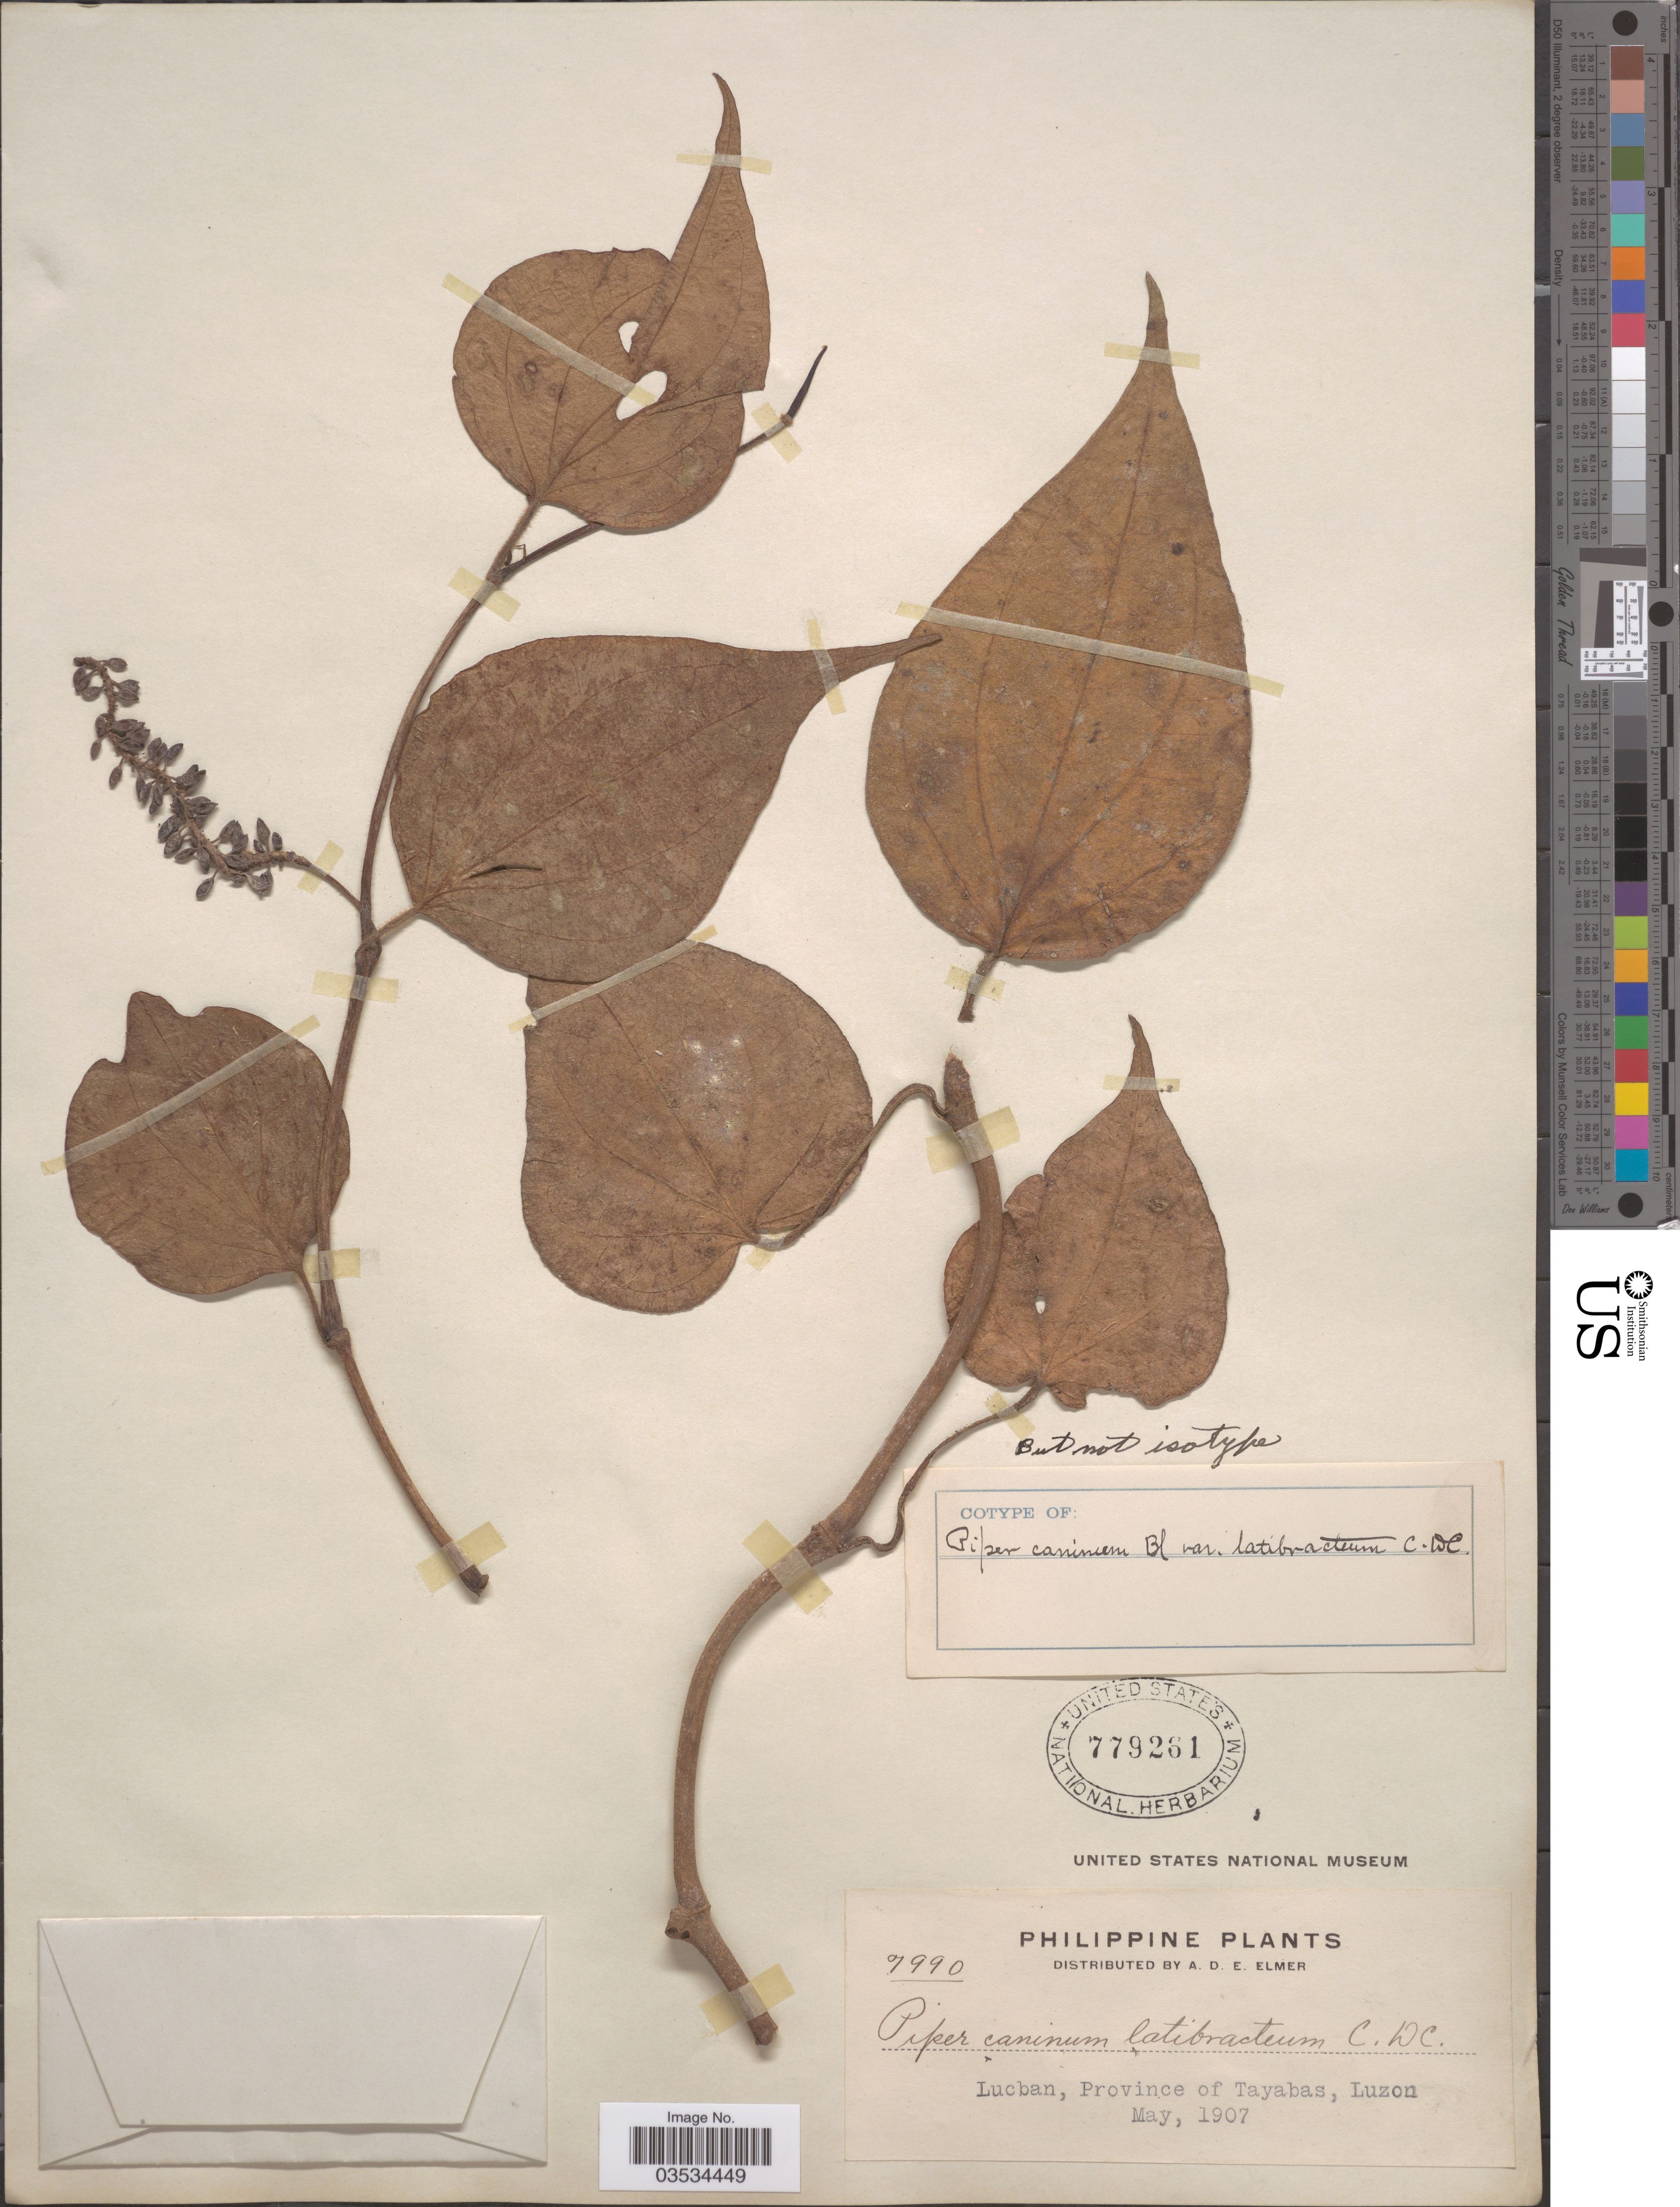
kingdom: Plantae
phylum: Tracheophyta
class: Magnoliopsida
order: Piperales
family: Piperaceae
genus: Piper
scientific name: Piper caninum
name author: Blume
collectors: A. D. E. Elmer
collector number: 7990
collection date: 1907-05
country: Philippines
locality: Lucban, Province of Tayabas, Luzon.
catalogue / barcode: US 779261